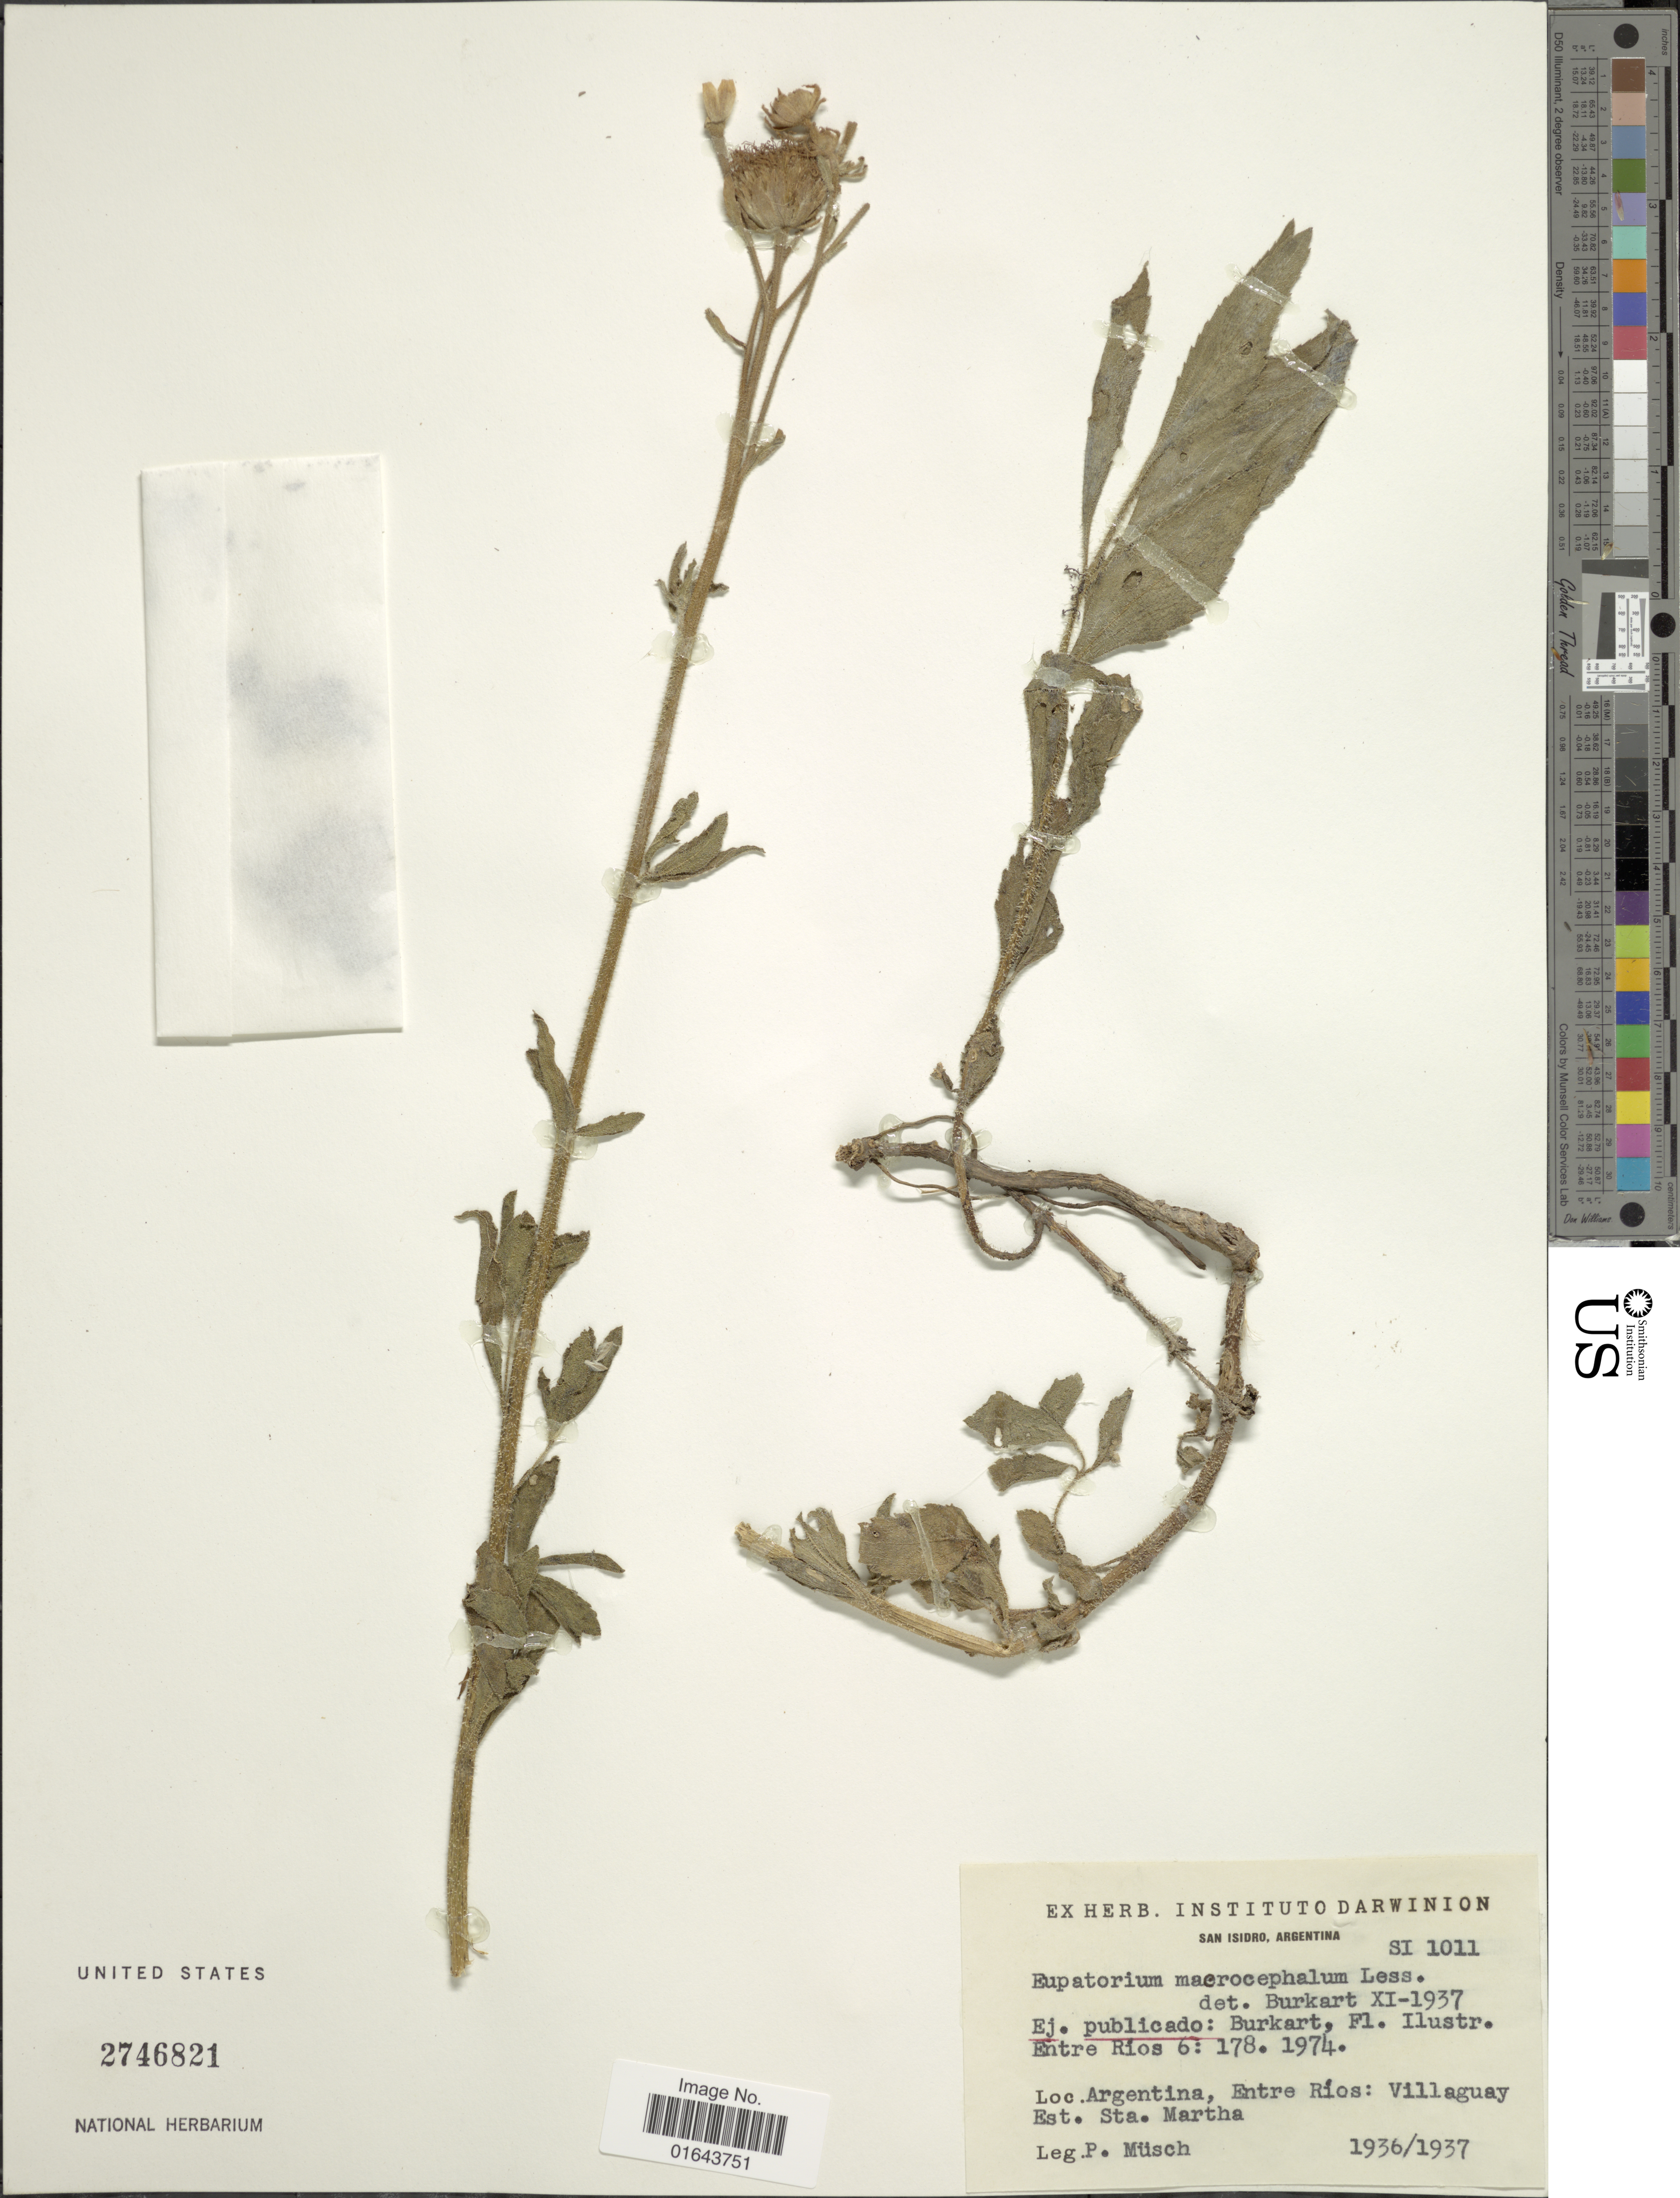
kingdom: Plantae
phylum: Tracheophyta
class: Magnoliopsida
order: Asterales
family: Asteraceae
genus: Campuloclinium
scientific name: Campuloclinium macrocephalum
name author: (Less.) DC.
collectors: P. Müsch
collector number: SI 1011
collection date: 1936/1937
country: Argentina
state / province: Entre Rios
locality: Argentina, Entre Ríos: Villaguay Est. Sta. Martha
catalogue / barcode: US 2746821